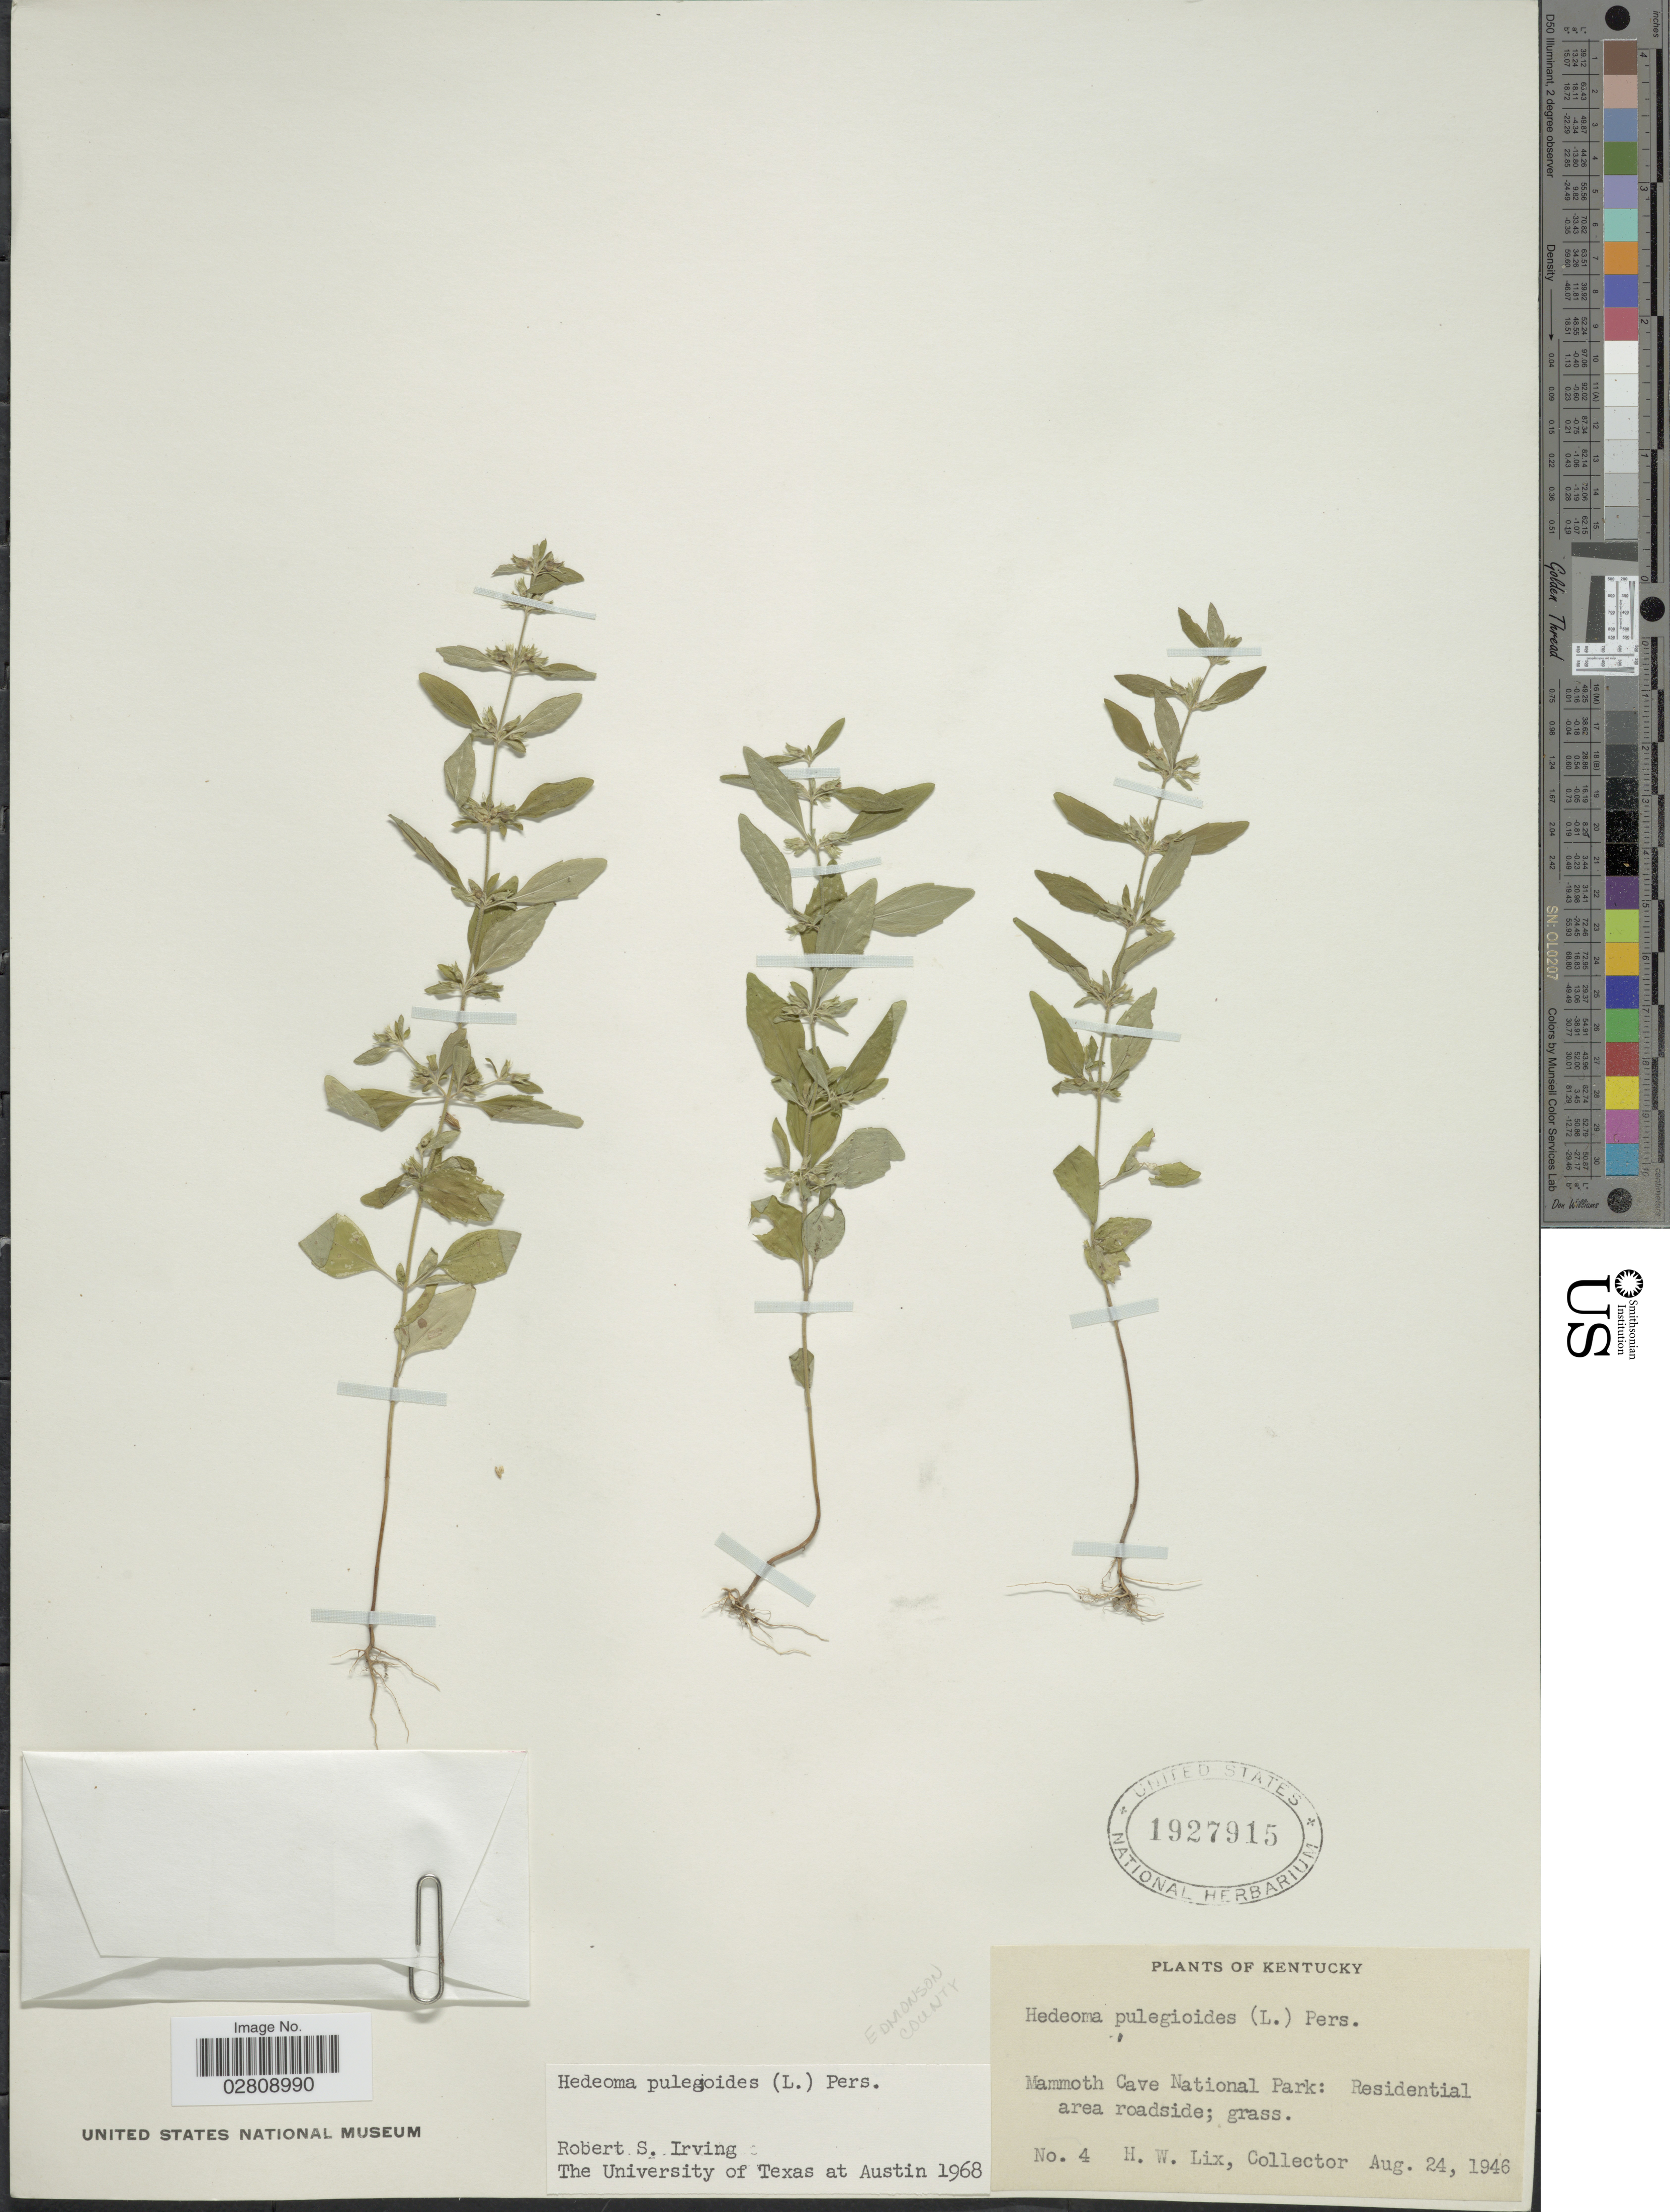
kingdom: Plantae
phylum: Tracheophyta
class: Magnoliopsida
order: Lamiales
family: Lamiaceae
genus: Hedeoma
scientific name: Hedeoma pulegioides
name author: (L.) Pers.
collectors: H. W. Lix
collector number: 4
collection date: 1946-08-24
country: United States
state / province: Kentucky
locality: Mammoth Cave National Park: Residential area roadside. Edmonson County.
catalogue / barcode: US 1927915